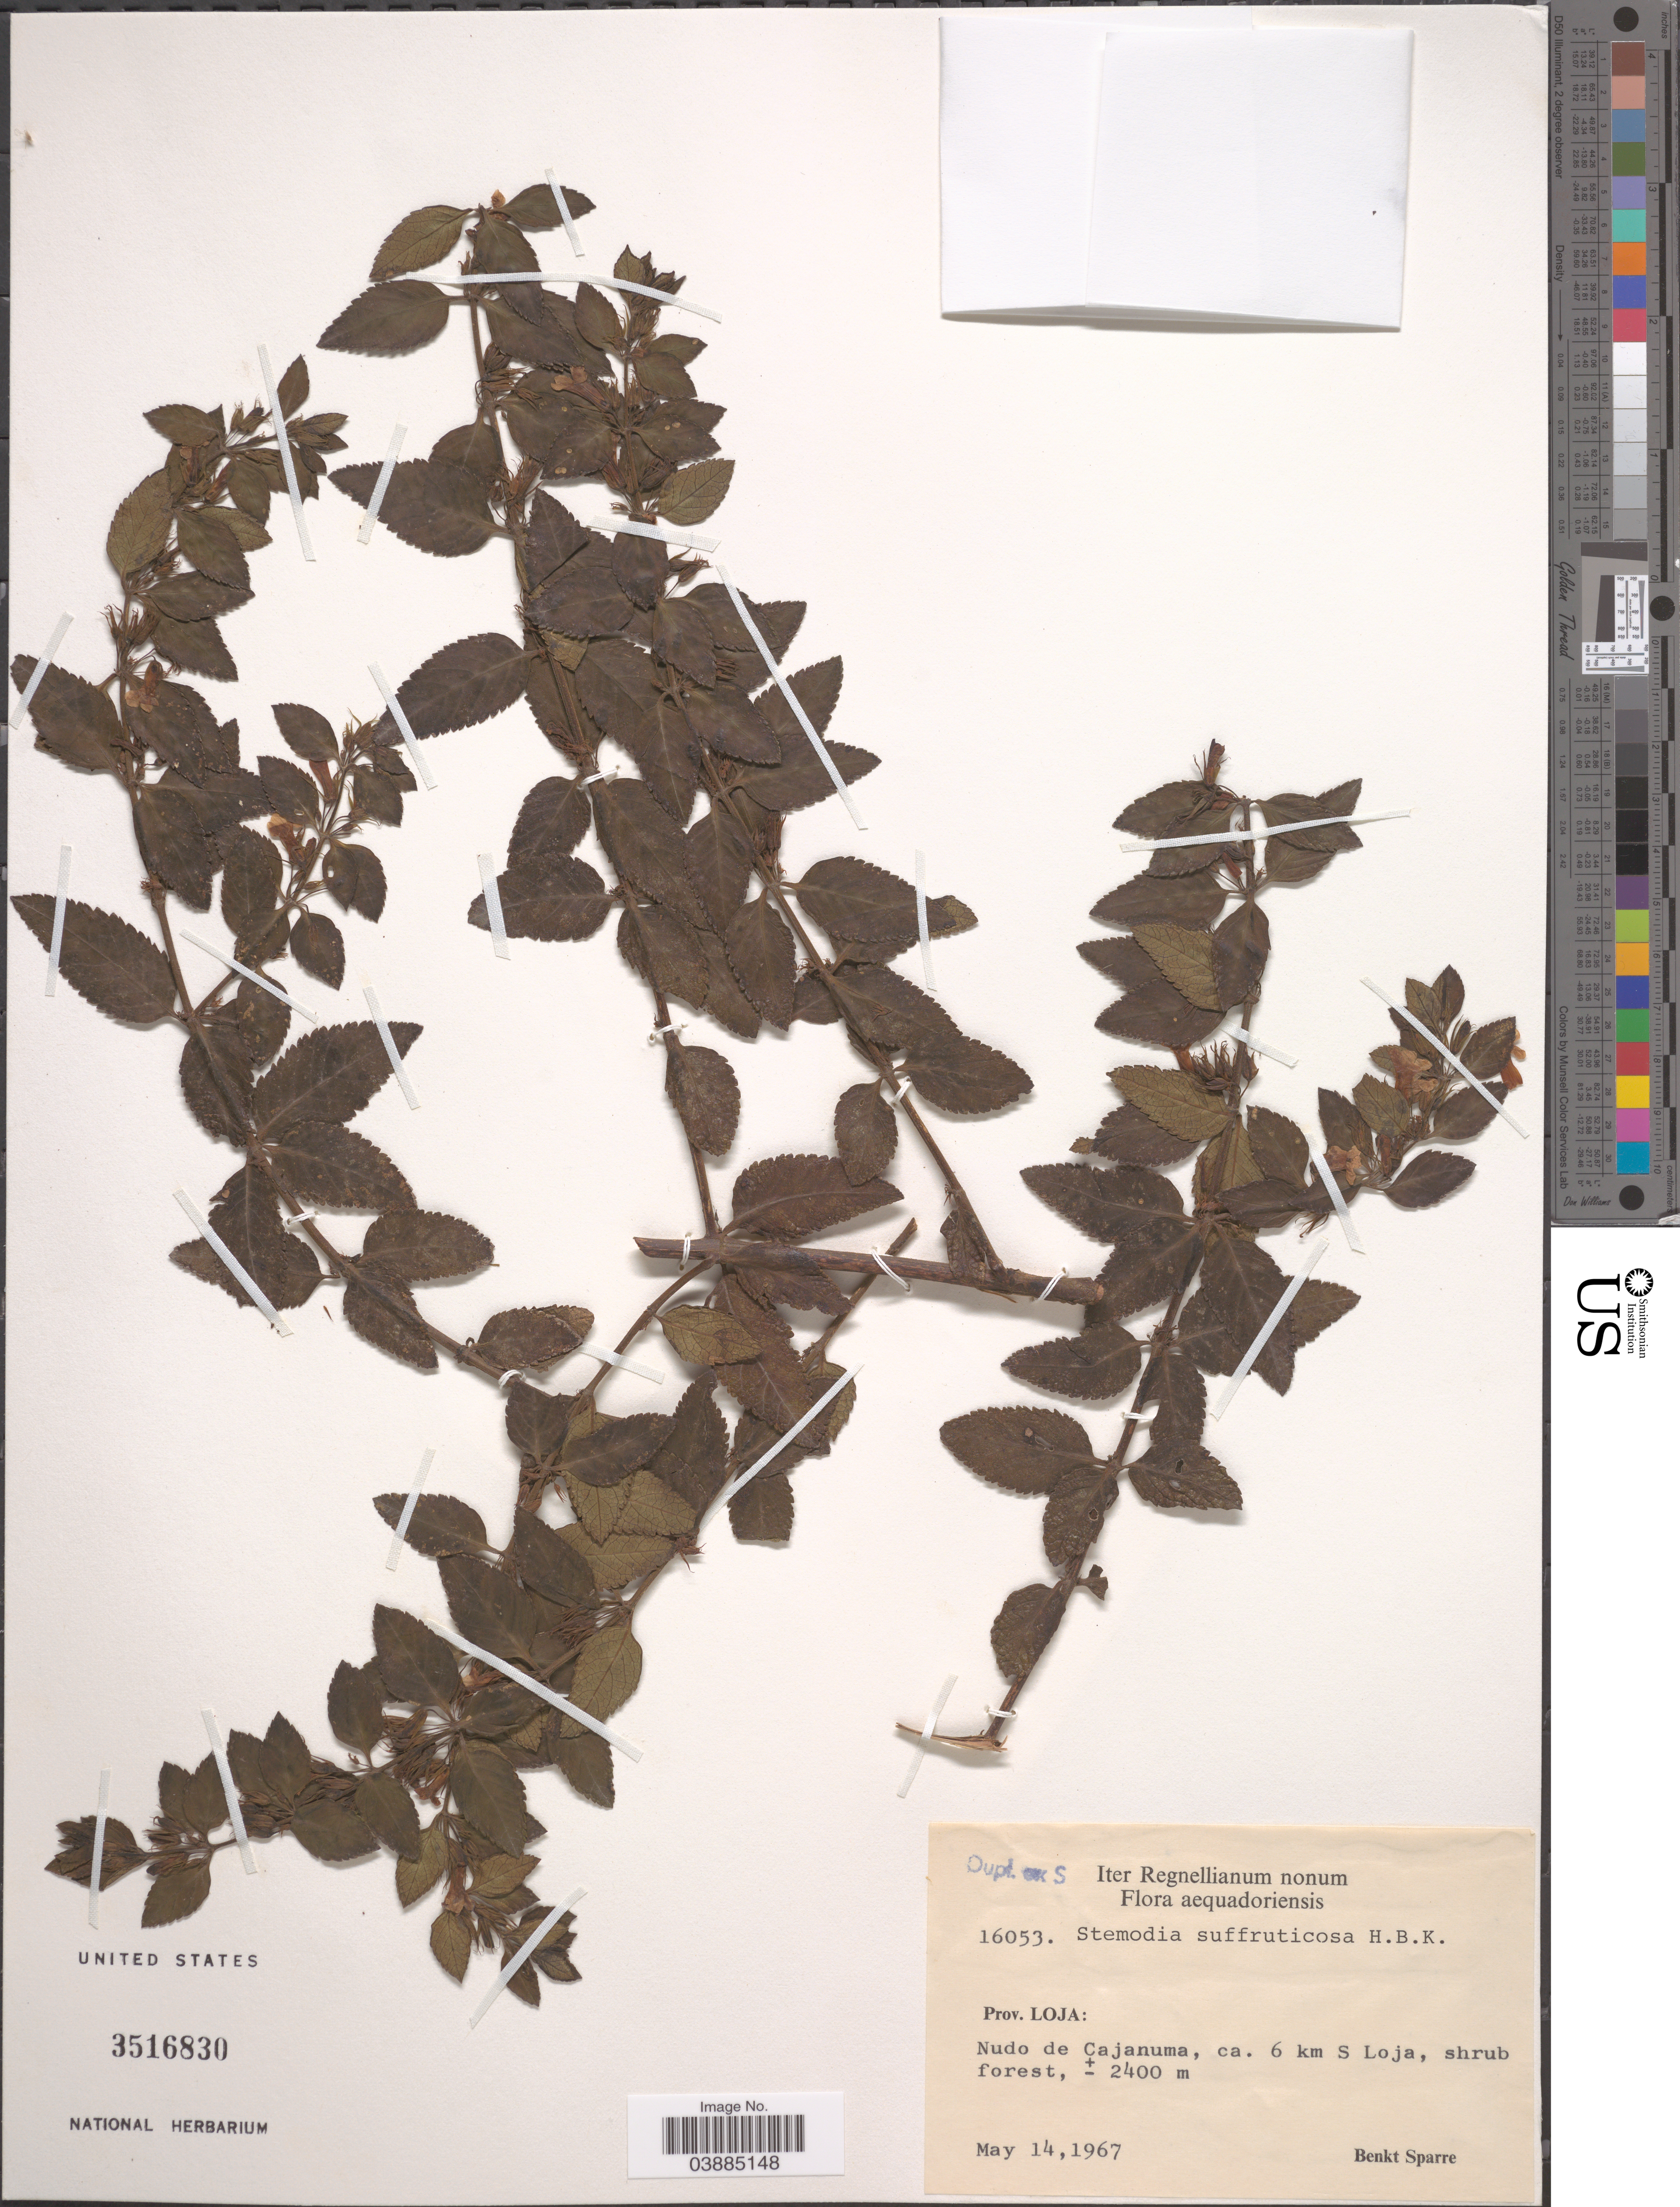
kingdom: Plantae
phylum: Tracheophyta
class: Magnoliopsida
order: Lamiales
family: Plantaginaceae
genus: Stemodia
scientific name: Stemodia suffruticosa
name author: Kunth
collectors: B. Sparre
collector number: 16053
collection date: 1967-05-14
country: Ecuador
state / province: Loja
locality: Nudo de Cajanuma, ca. 6 km S Loja.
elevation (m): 2400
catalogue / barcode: US 3516830